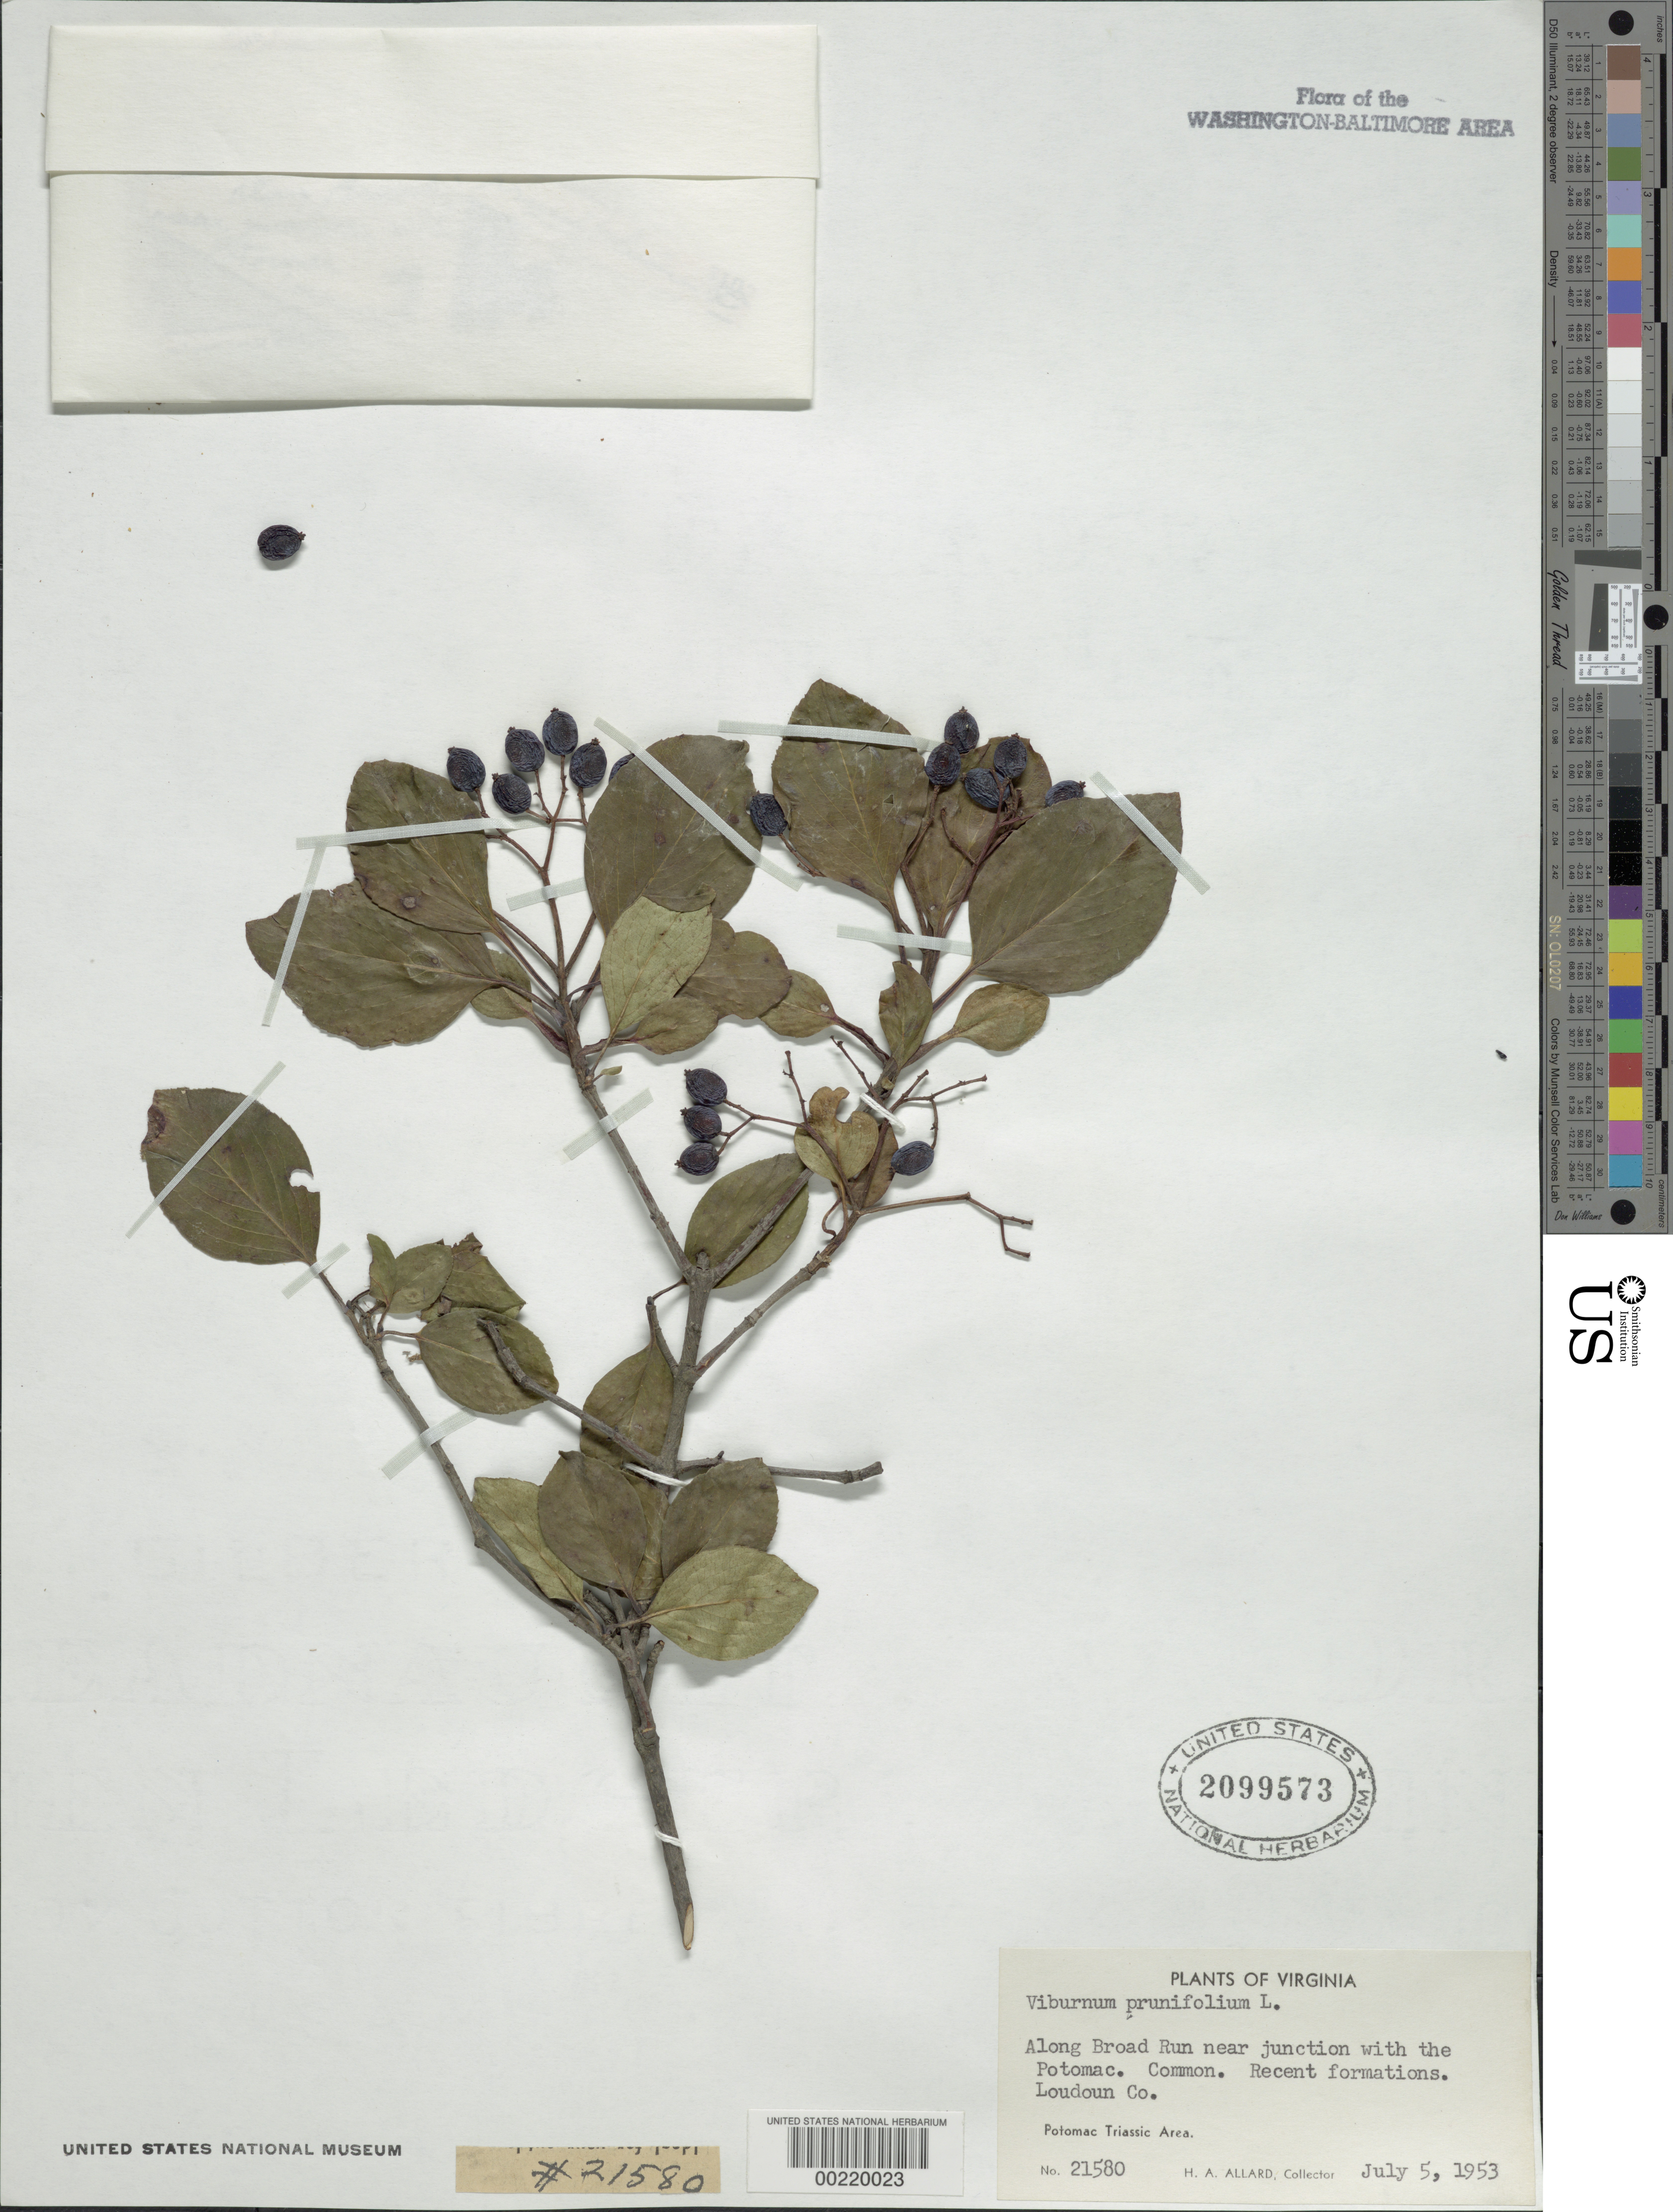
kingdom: Plantae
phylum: Tracheophyta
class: Magnoliopsida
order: Dipsacales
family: Viburnaceae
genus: Viburnum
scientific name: Viburnum prunifolium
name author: L.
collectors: H. A. Allard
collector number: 21580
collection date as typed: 05 Jul 1953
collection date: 1953-07-05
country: United States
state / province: Virginia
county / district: Loudoun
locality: Broad Run near junction with the Potomac C. & O. Canal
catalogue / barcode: US 2099573